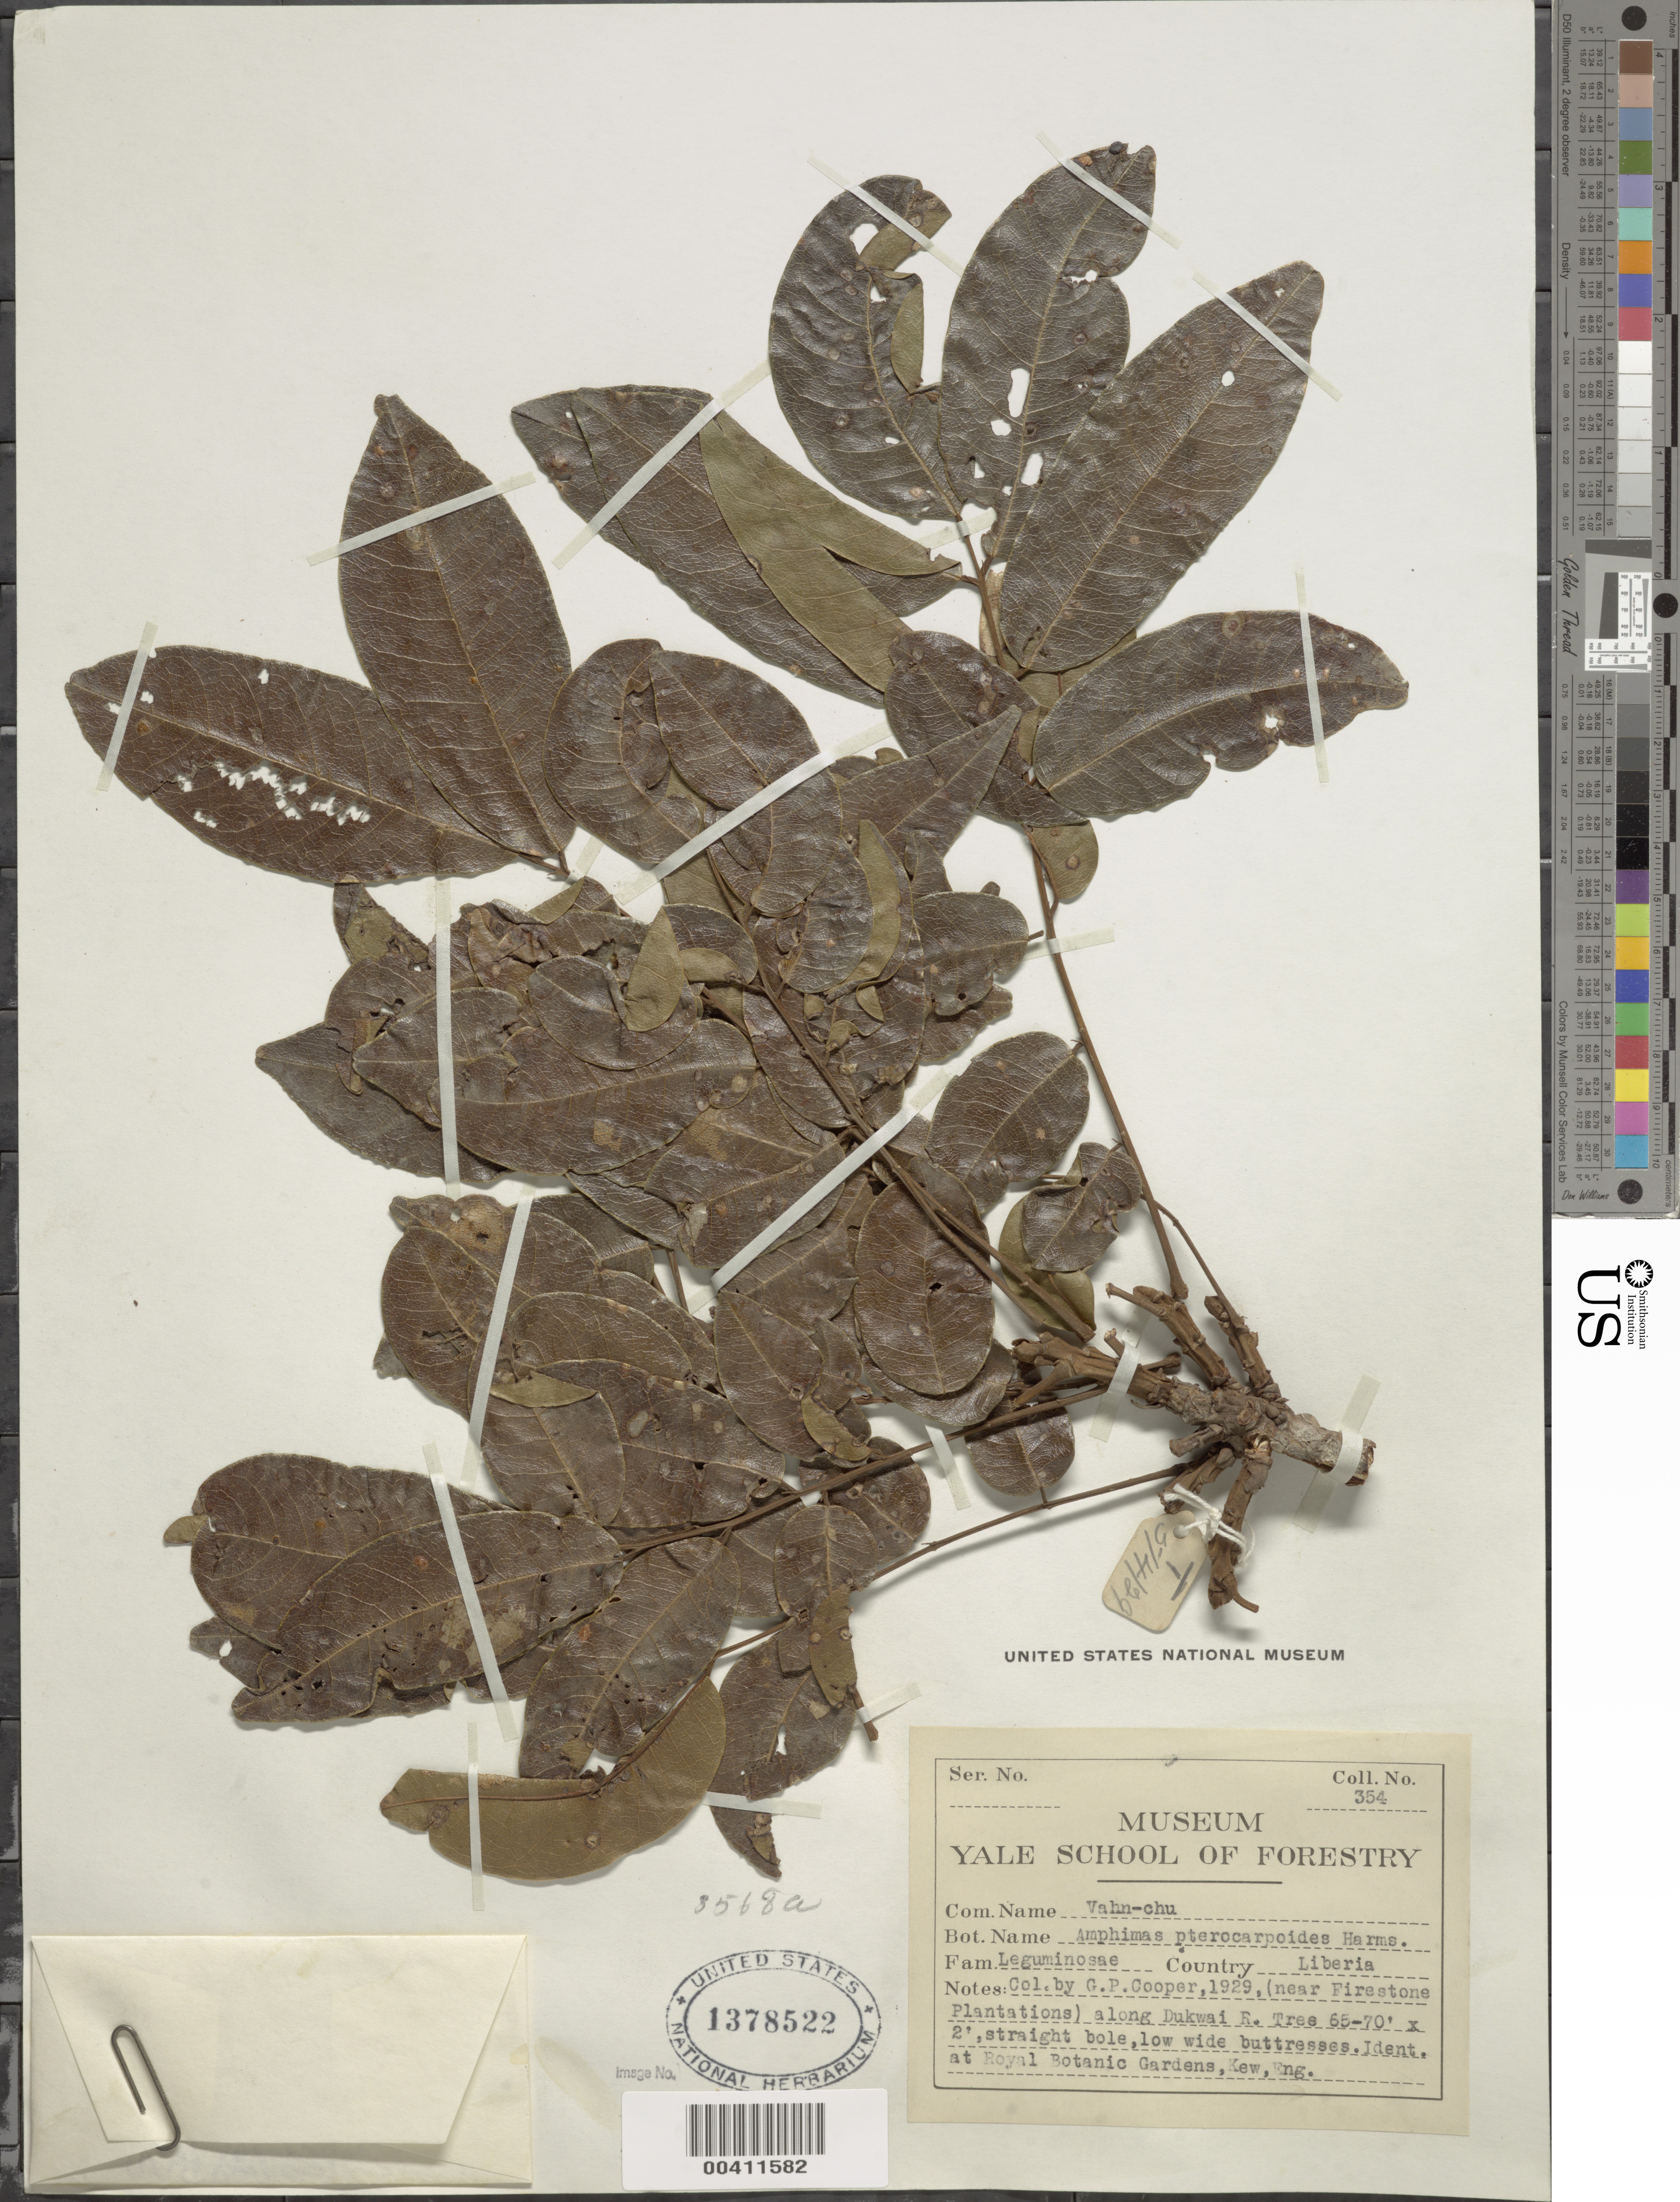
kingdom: Plantae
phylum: Tracheophyta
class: Magnoliopsida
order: Fabales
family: Fabaceae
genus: Amphimas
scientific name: Amphimas pterocarpoides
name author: Harms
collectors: G. Cooper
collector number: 354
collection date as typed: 1929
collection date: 1929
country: Liberia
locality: Near firestone plantations, along dukwai r.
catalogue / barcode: US 1378522